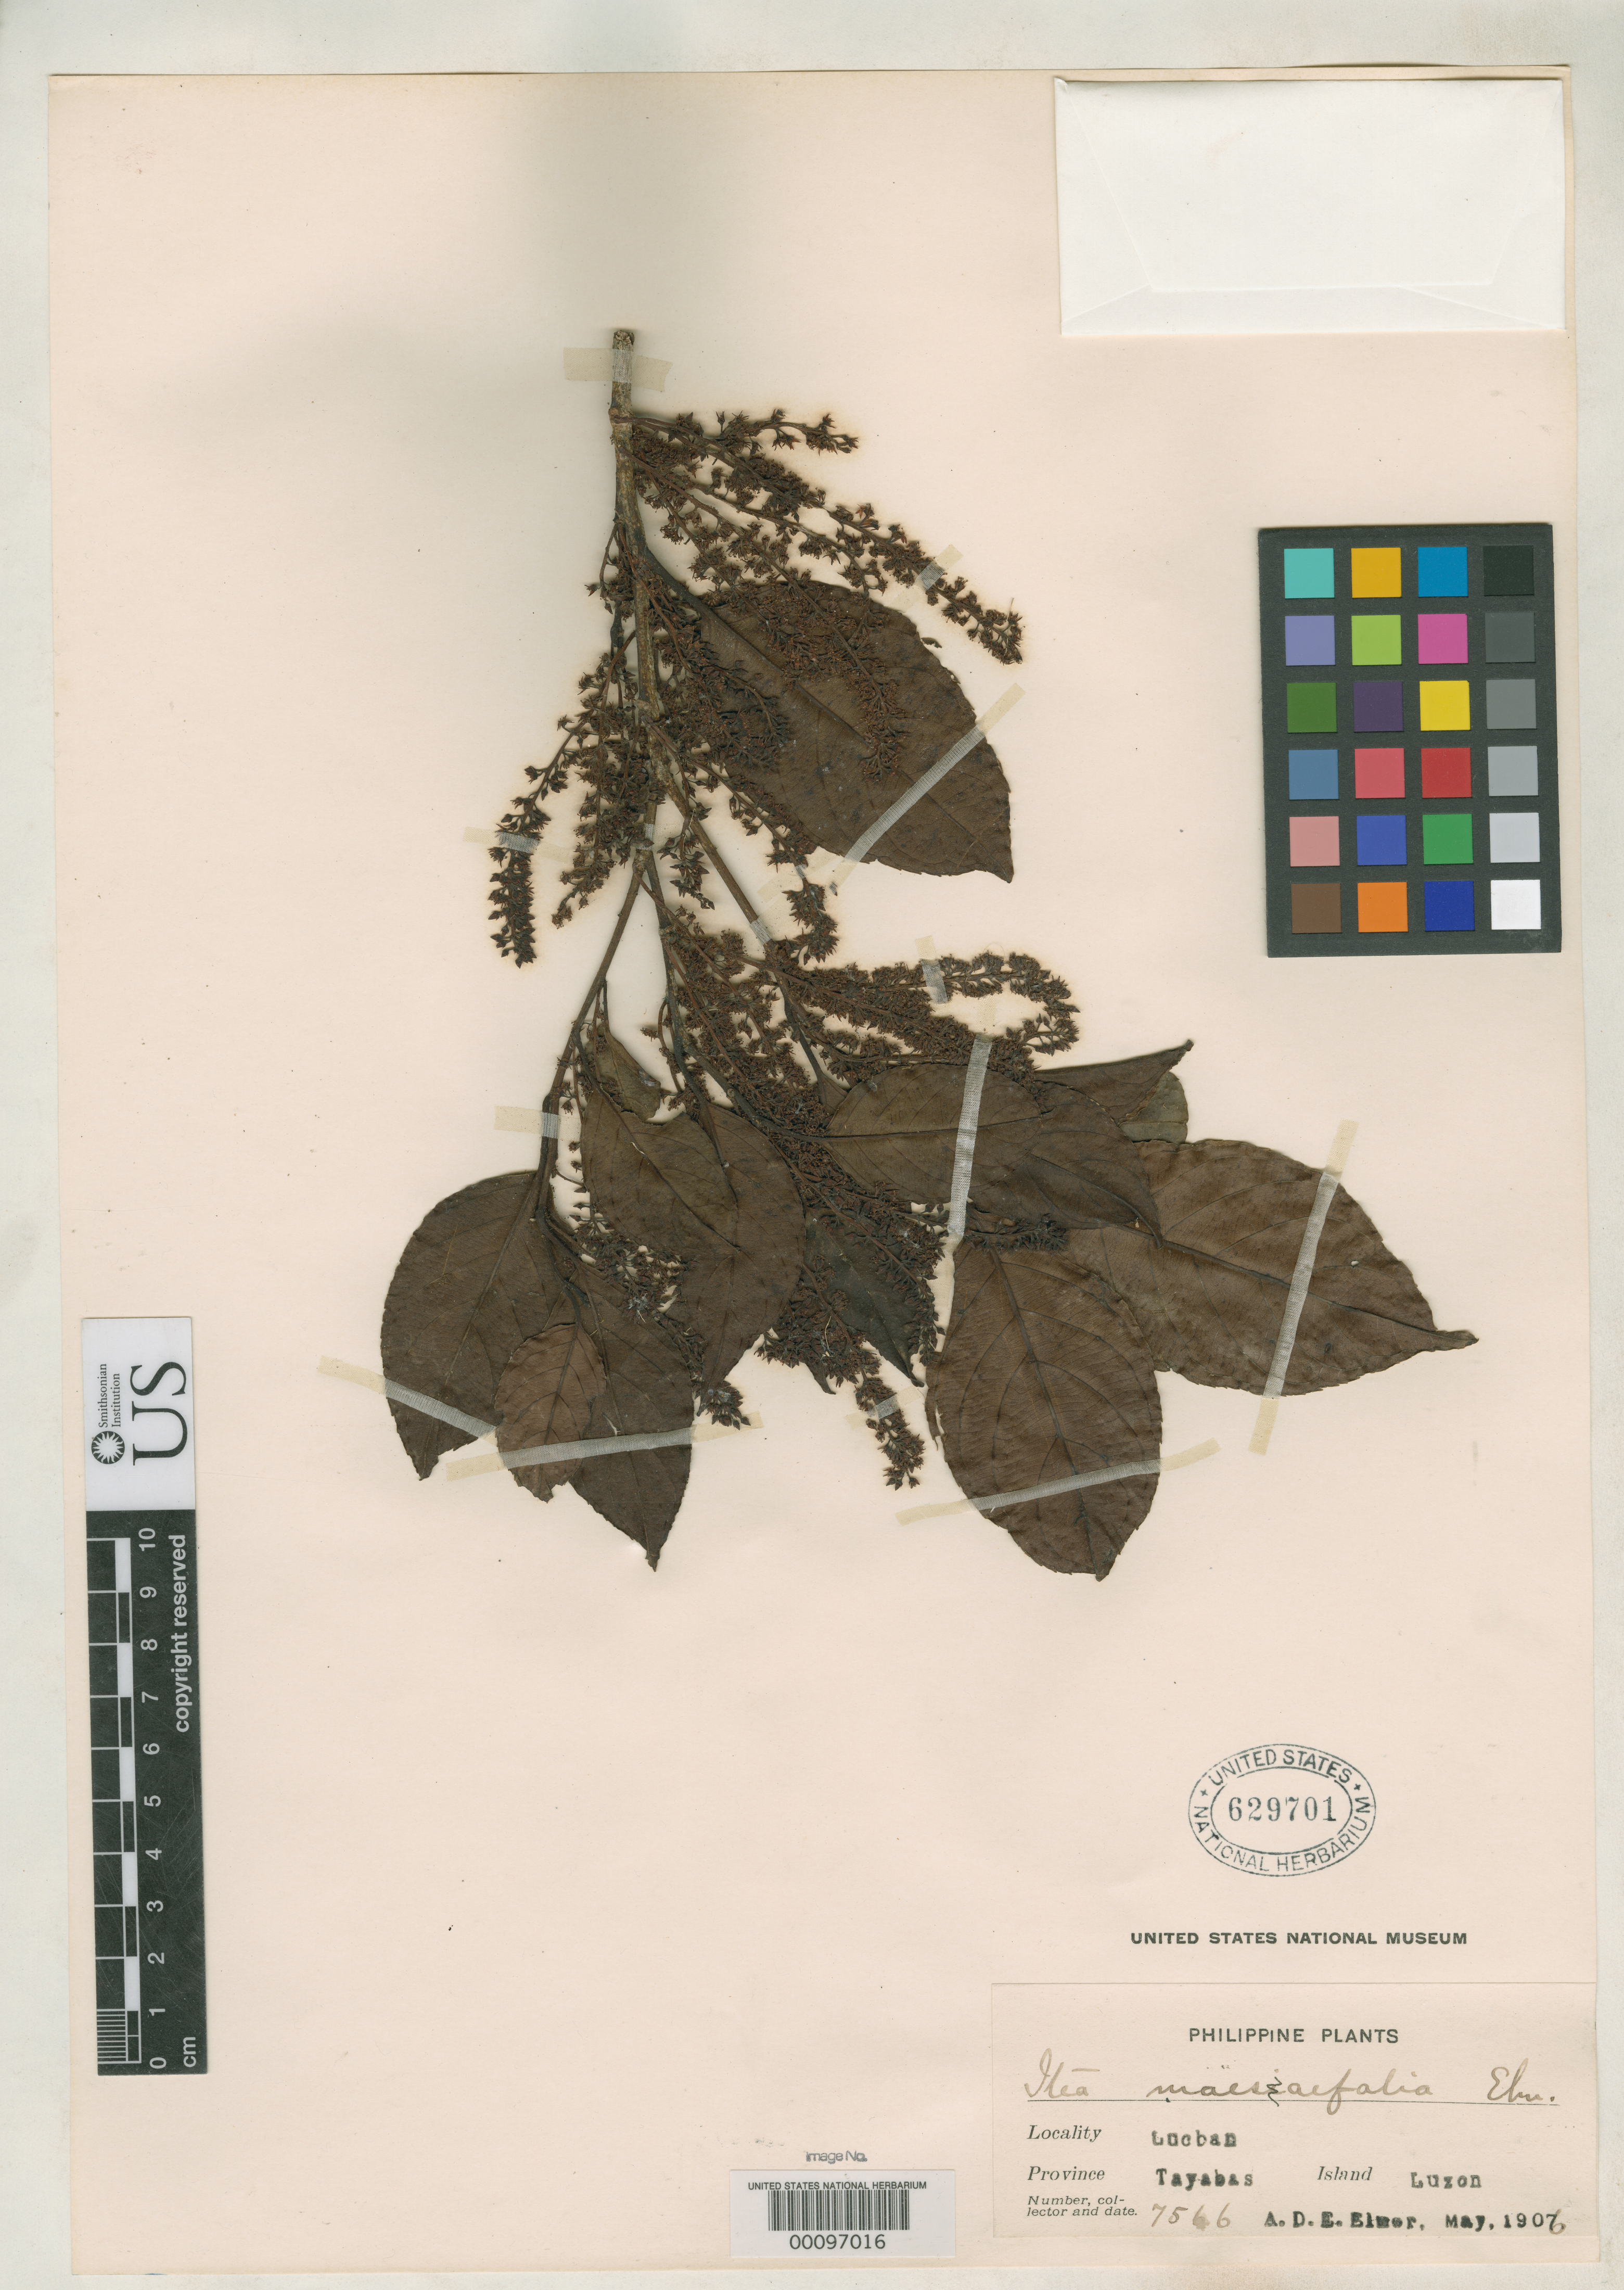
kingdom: Plantae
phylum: Tracheophyta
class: Magnoliopsida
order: Saxifragales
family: Iteaceae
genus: Itea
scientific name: Itea maesaefolia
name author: Elmer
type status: Isotype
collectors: A. D. E. Elmer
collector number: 7566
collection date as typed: May 1906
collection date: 1906-05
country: Philippines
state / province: Calabarzon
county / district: Quezon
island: Luzon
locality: Lucban, Province of Tayabas, Luzon.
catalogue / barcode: US 629701